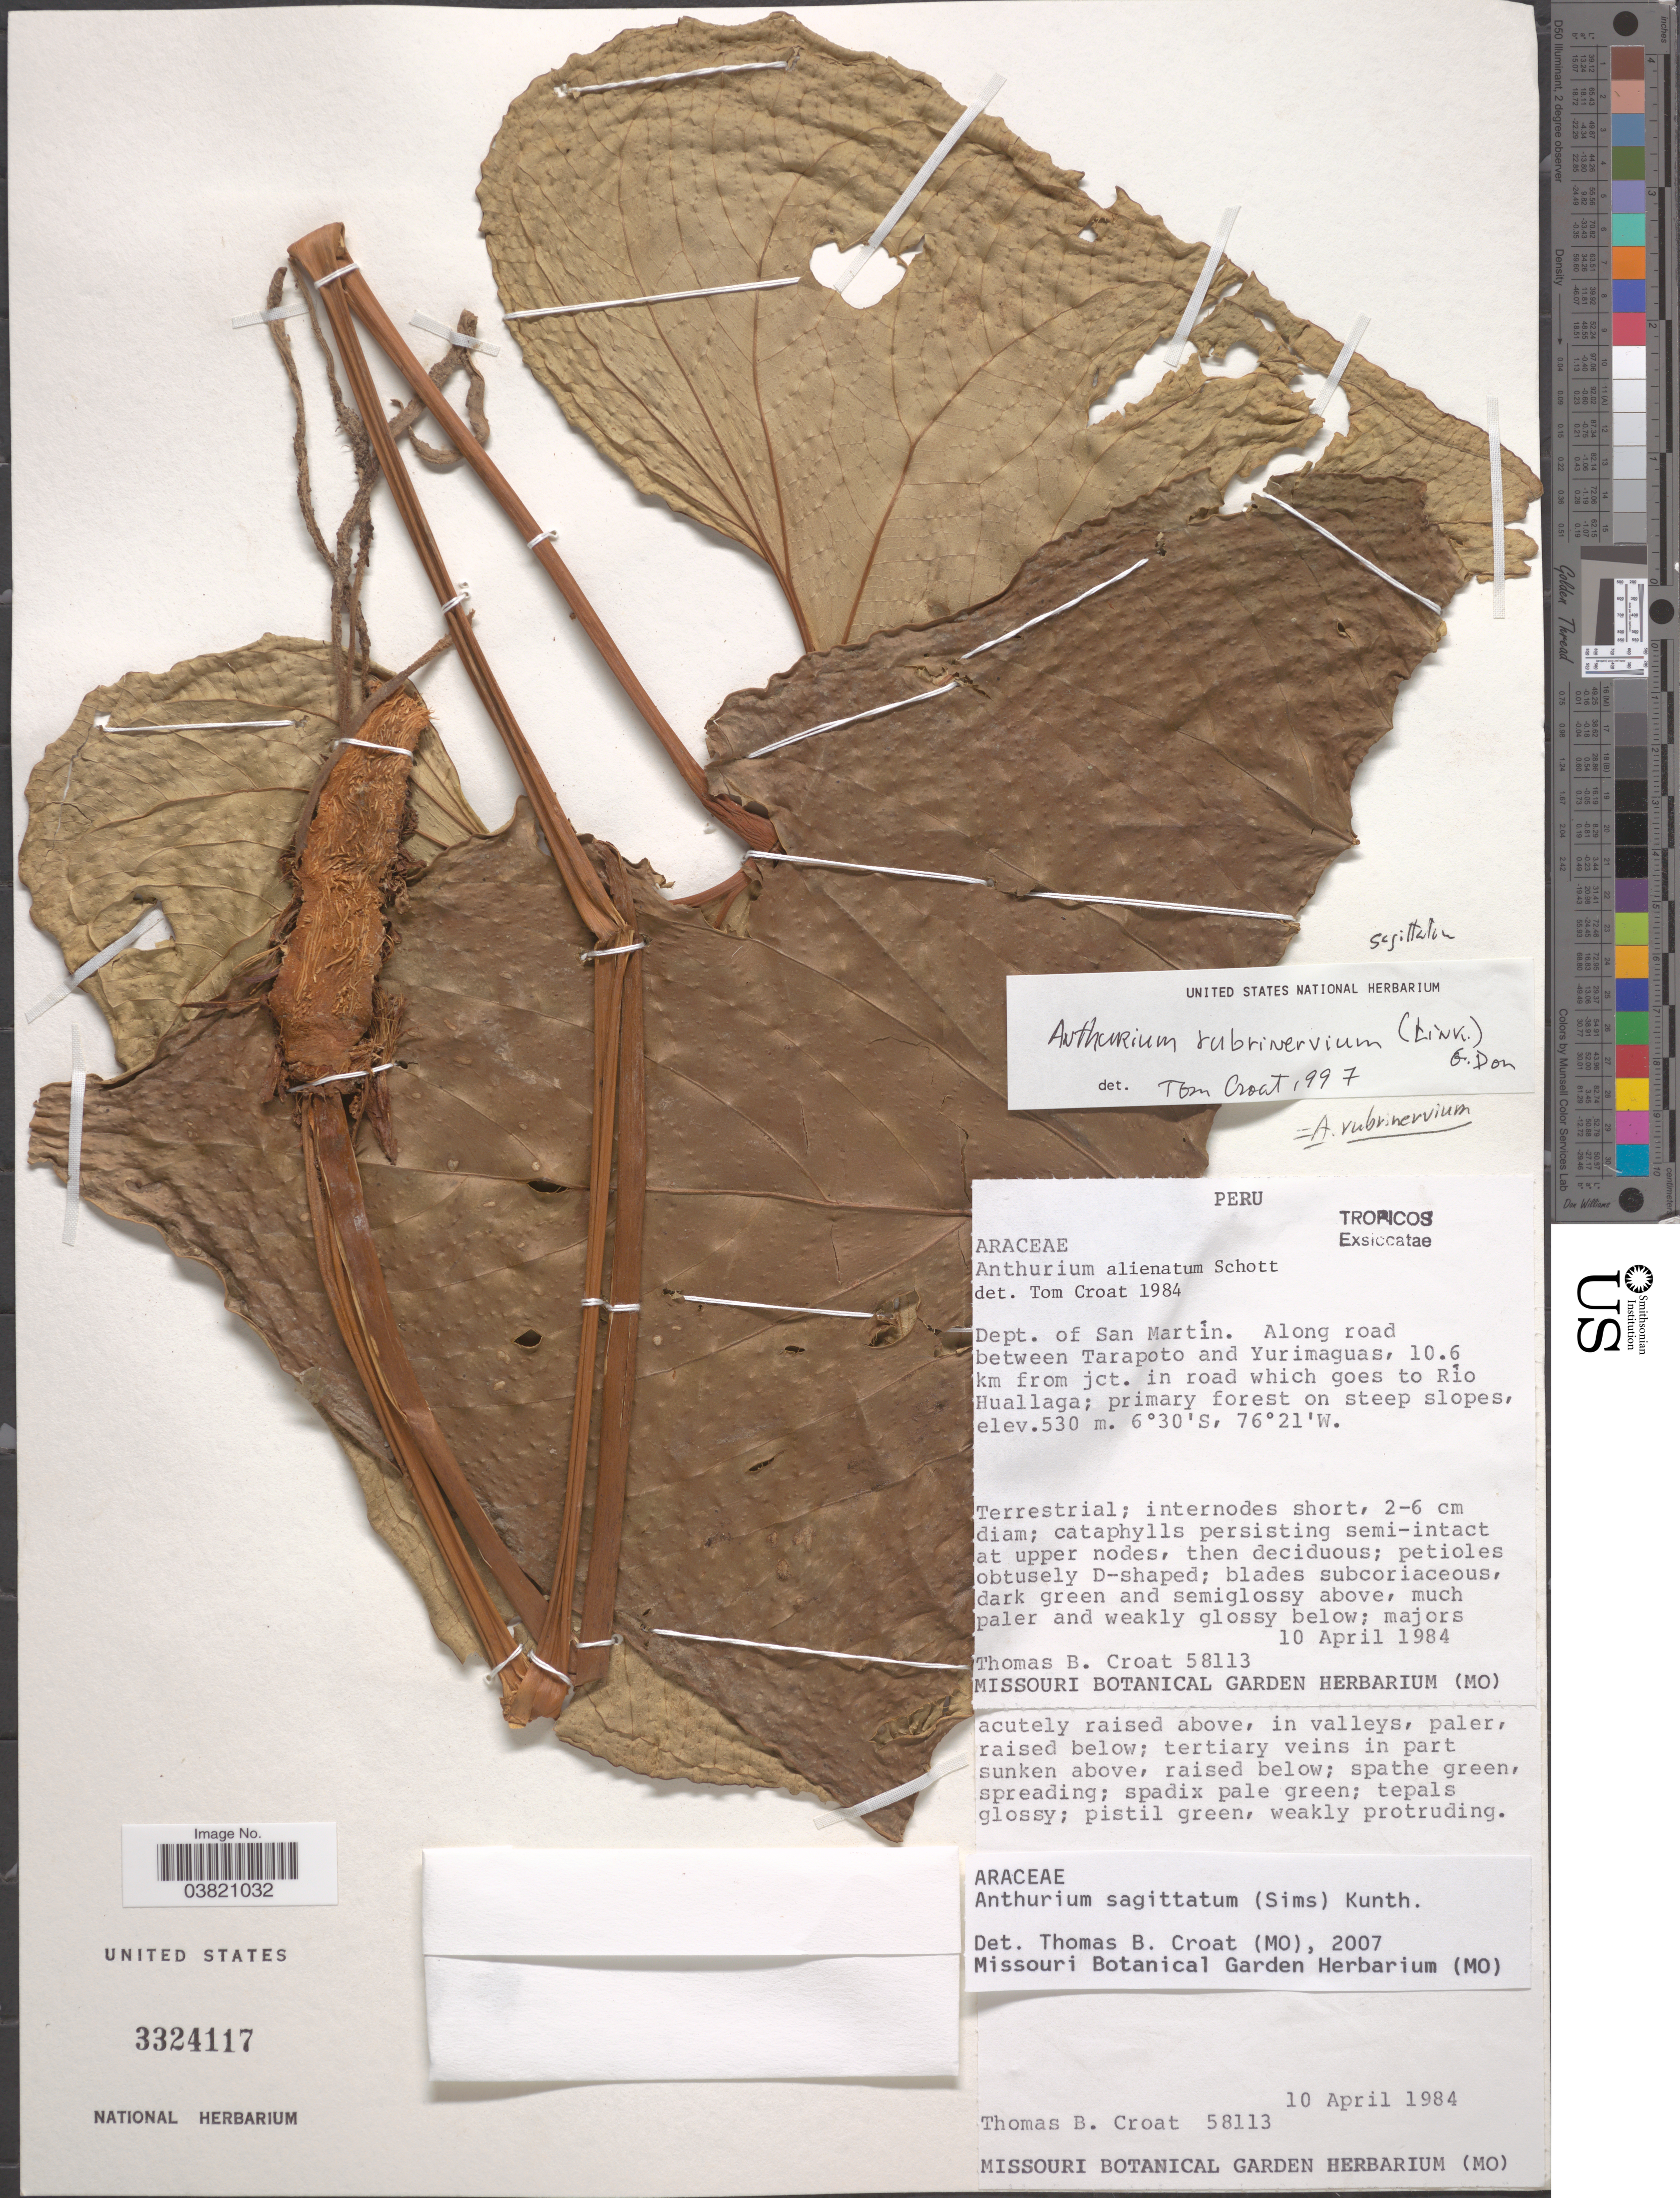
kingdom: Plantae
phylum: Tracheophyta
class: Liliopsida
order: Alismatales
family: Araceae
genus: Anthurium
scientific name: Anthurium sagittatum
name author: (Sims) G. Don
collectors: T. B. Croat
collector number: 58113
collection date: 1984-04-10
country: Peru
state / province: San Martín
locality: Dept. San Martín. Along road between Tarapoto and Yurimaguas, 10.6 km from jct. in road which goes to Río Huallaga.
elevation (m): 530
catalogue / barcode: US 3324117